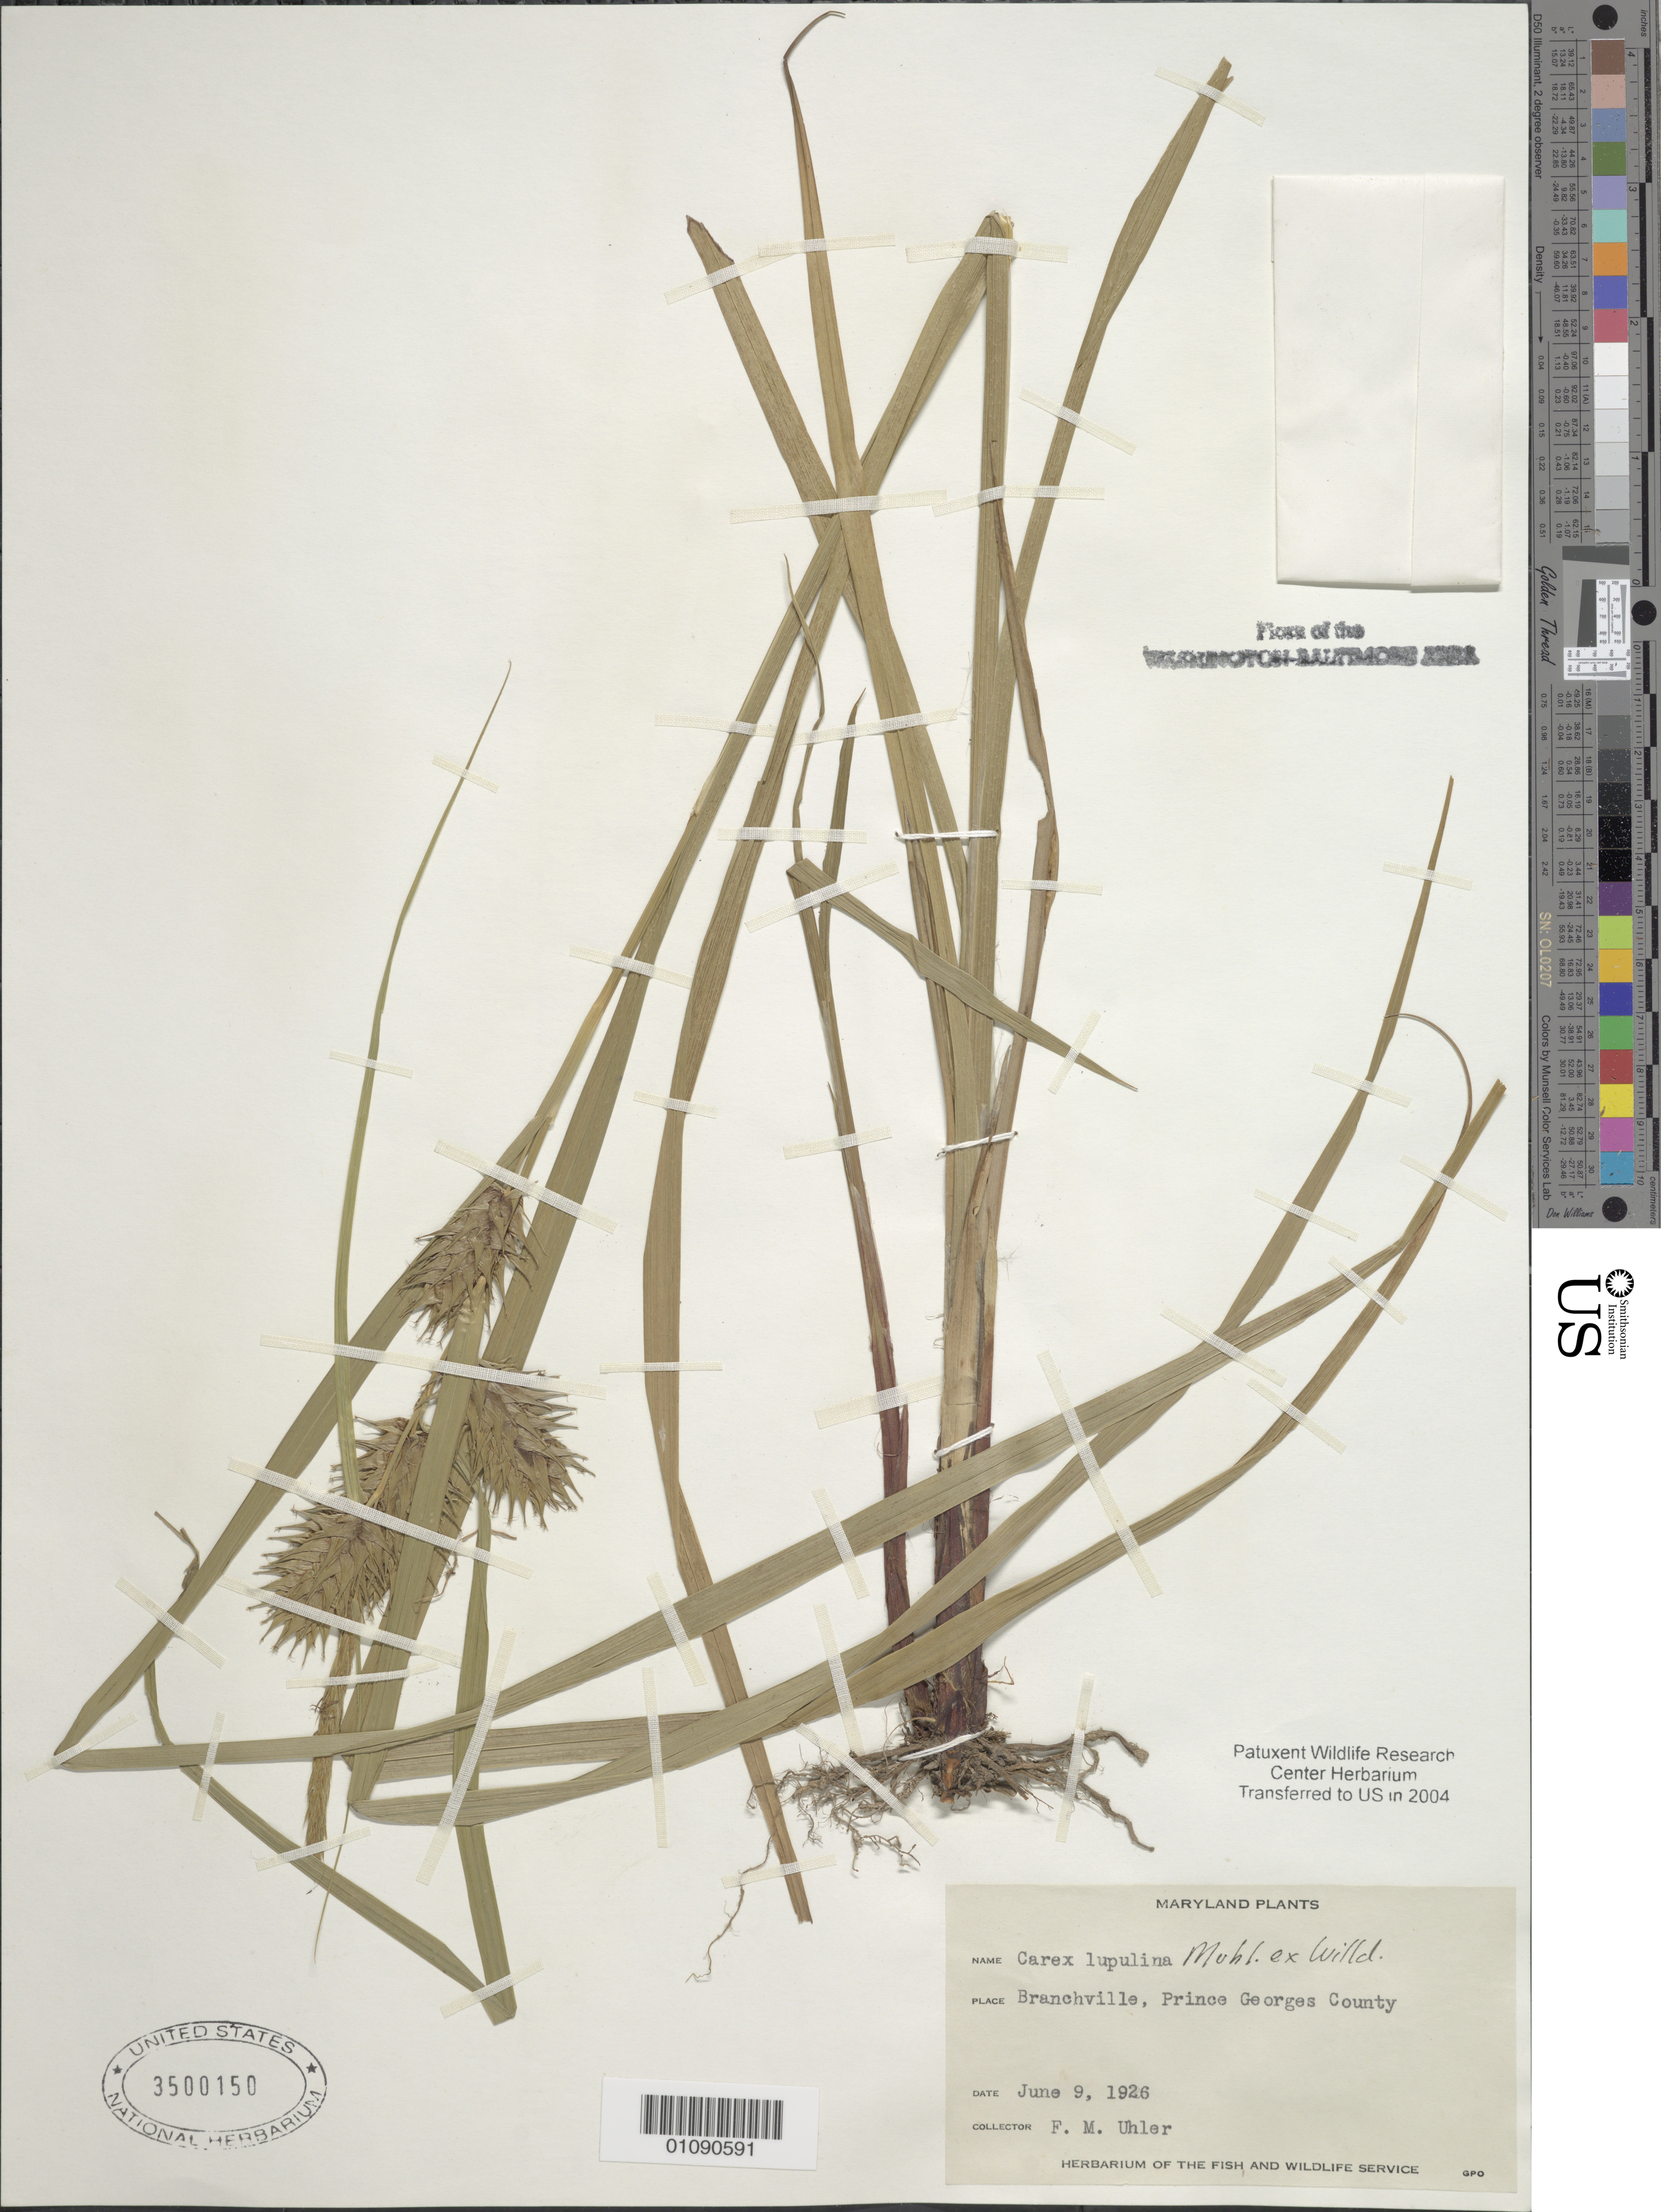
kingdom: Plantae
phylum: Tracheophyta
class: Liliopsida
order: Poales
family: Cyperaceae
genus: Carex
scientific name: Carex lupulina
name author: Muhl. ex Willd.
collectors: F. M. Uhler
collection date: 1926-06-09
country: United States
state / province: Maryland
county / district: Prince George's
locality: Branchville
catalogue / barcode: US 3500150